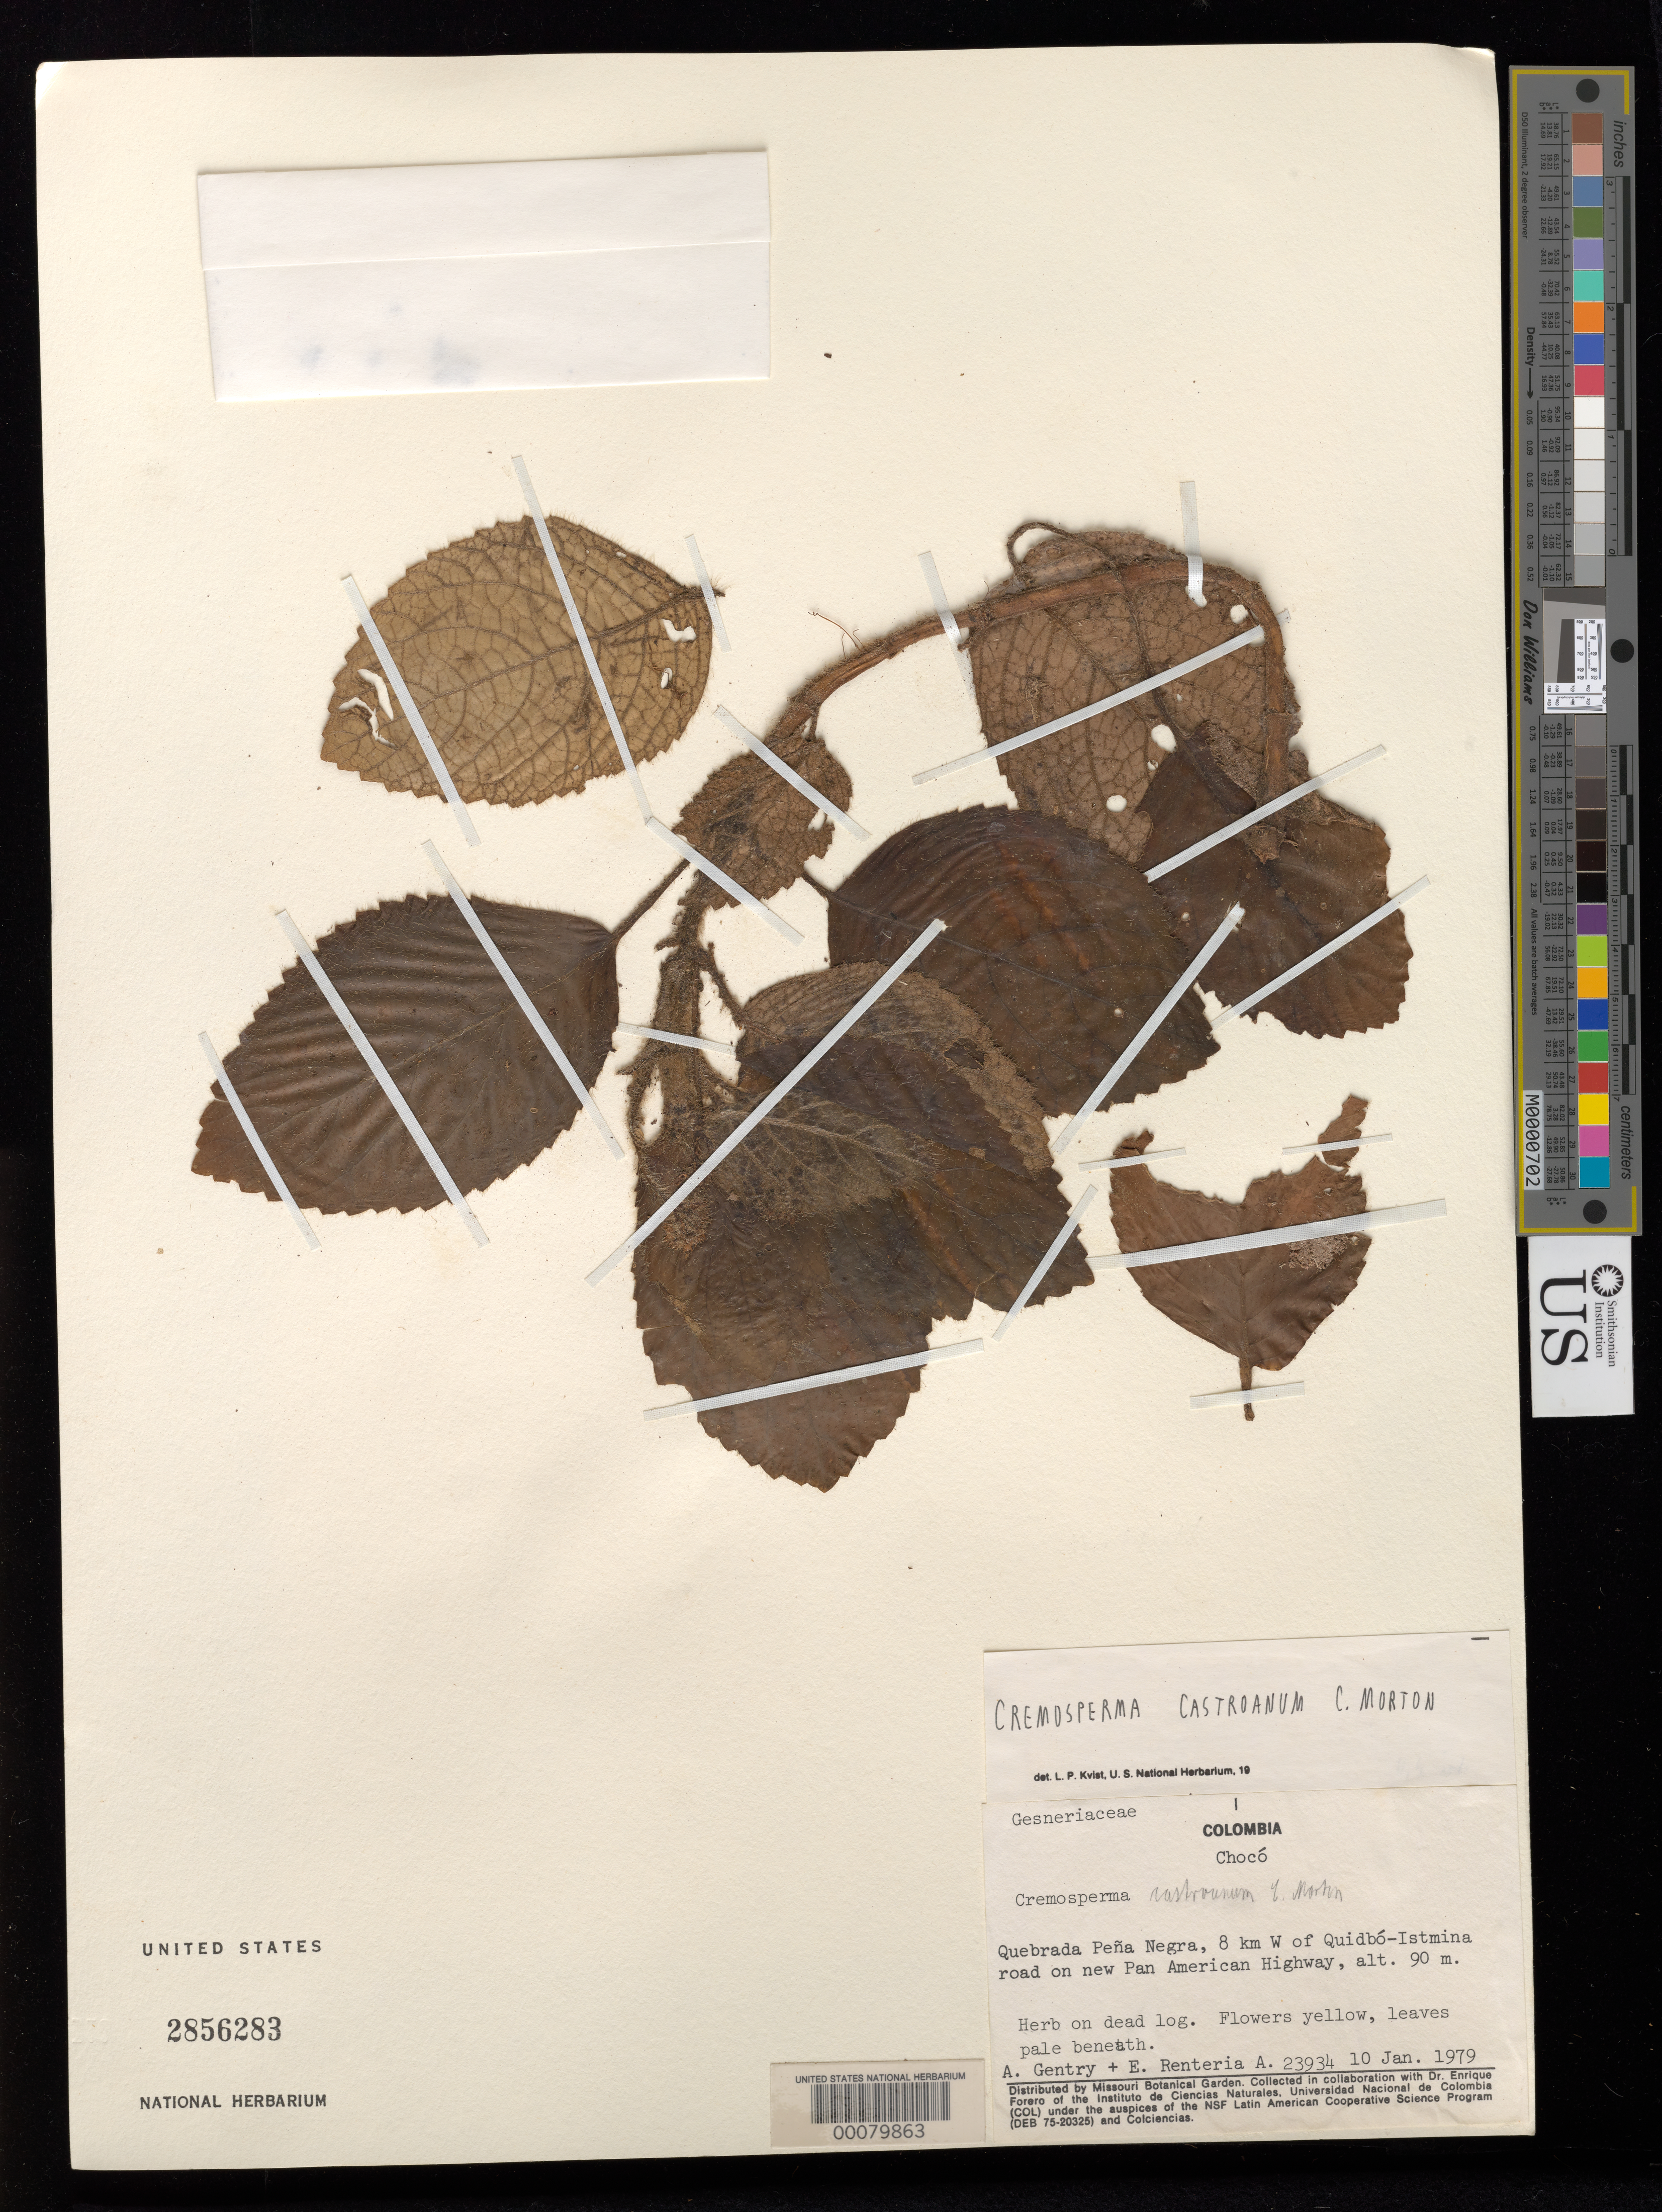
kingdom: Plantae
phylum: Tracheophyta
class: Magnoliopsida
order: Lamiales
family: Gesneriaceae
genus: Cremosperma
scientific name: Cremosperma castroanum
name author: C.V. Morton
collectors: A. H. Gentry & E. Renteria A.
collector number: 23934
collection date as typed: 10 Jan 1979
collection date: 1979-01-10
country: Colombia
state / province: Chocó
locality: Quebrada Pena Negra, 8 km W of Quibdo-Istmina road on new Pan American highway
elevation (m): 90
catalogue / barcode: US 2856283